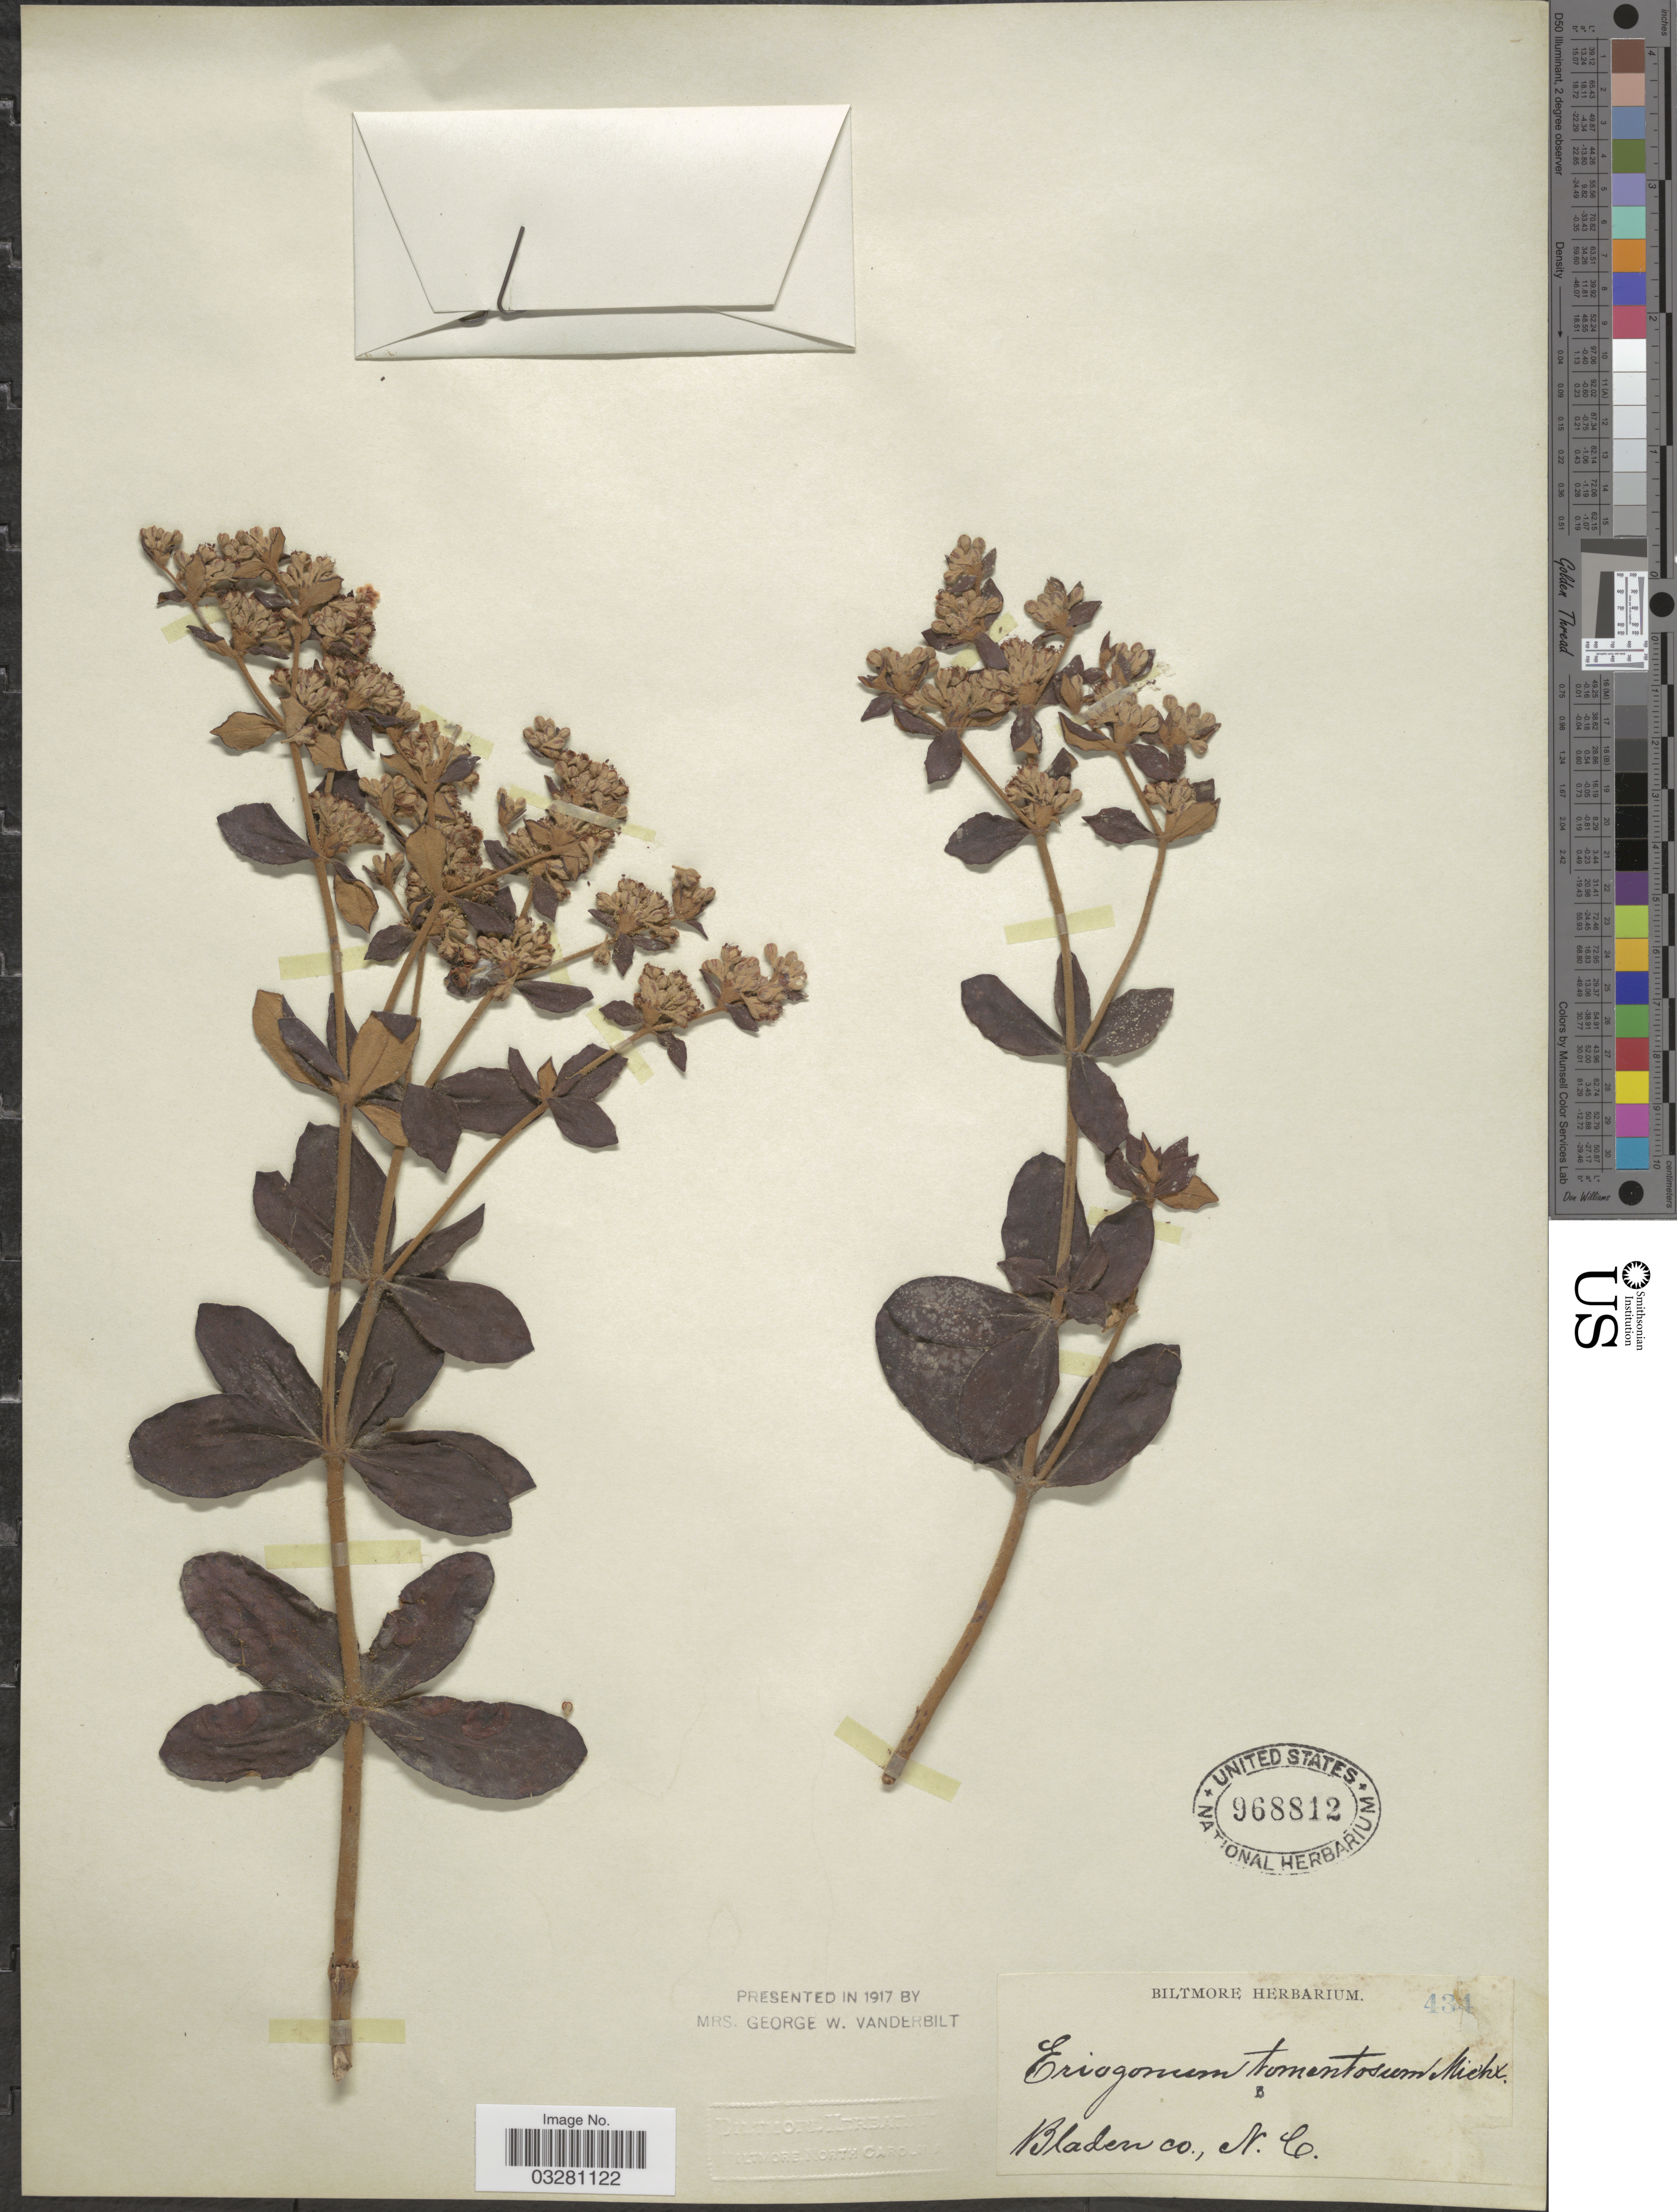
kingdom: Plantae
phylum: Tracheophyta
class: Magnoliopsida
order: Caryophyllales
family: Polygonaceae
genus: Eriogonum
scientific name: Eriogonum tomentosum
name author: Michx.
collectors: ex herb. Biltmore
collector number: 434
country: United States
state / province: North Carolina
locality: Bladen Co., N. C.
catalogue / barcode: US 968812